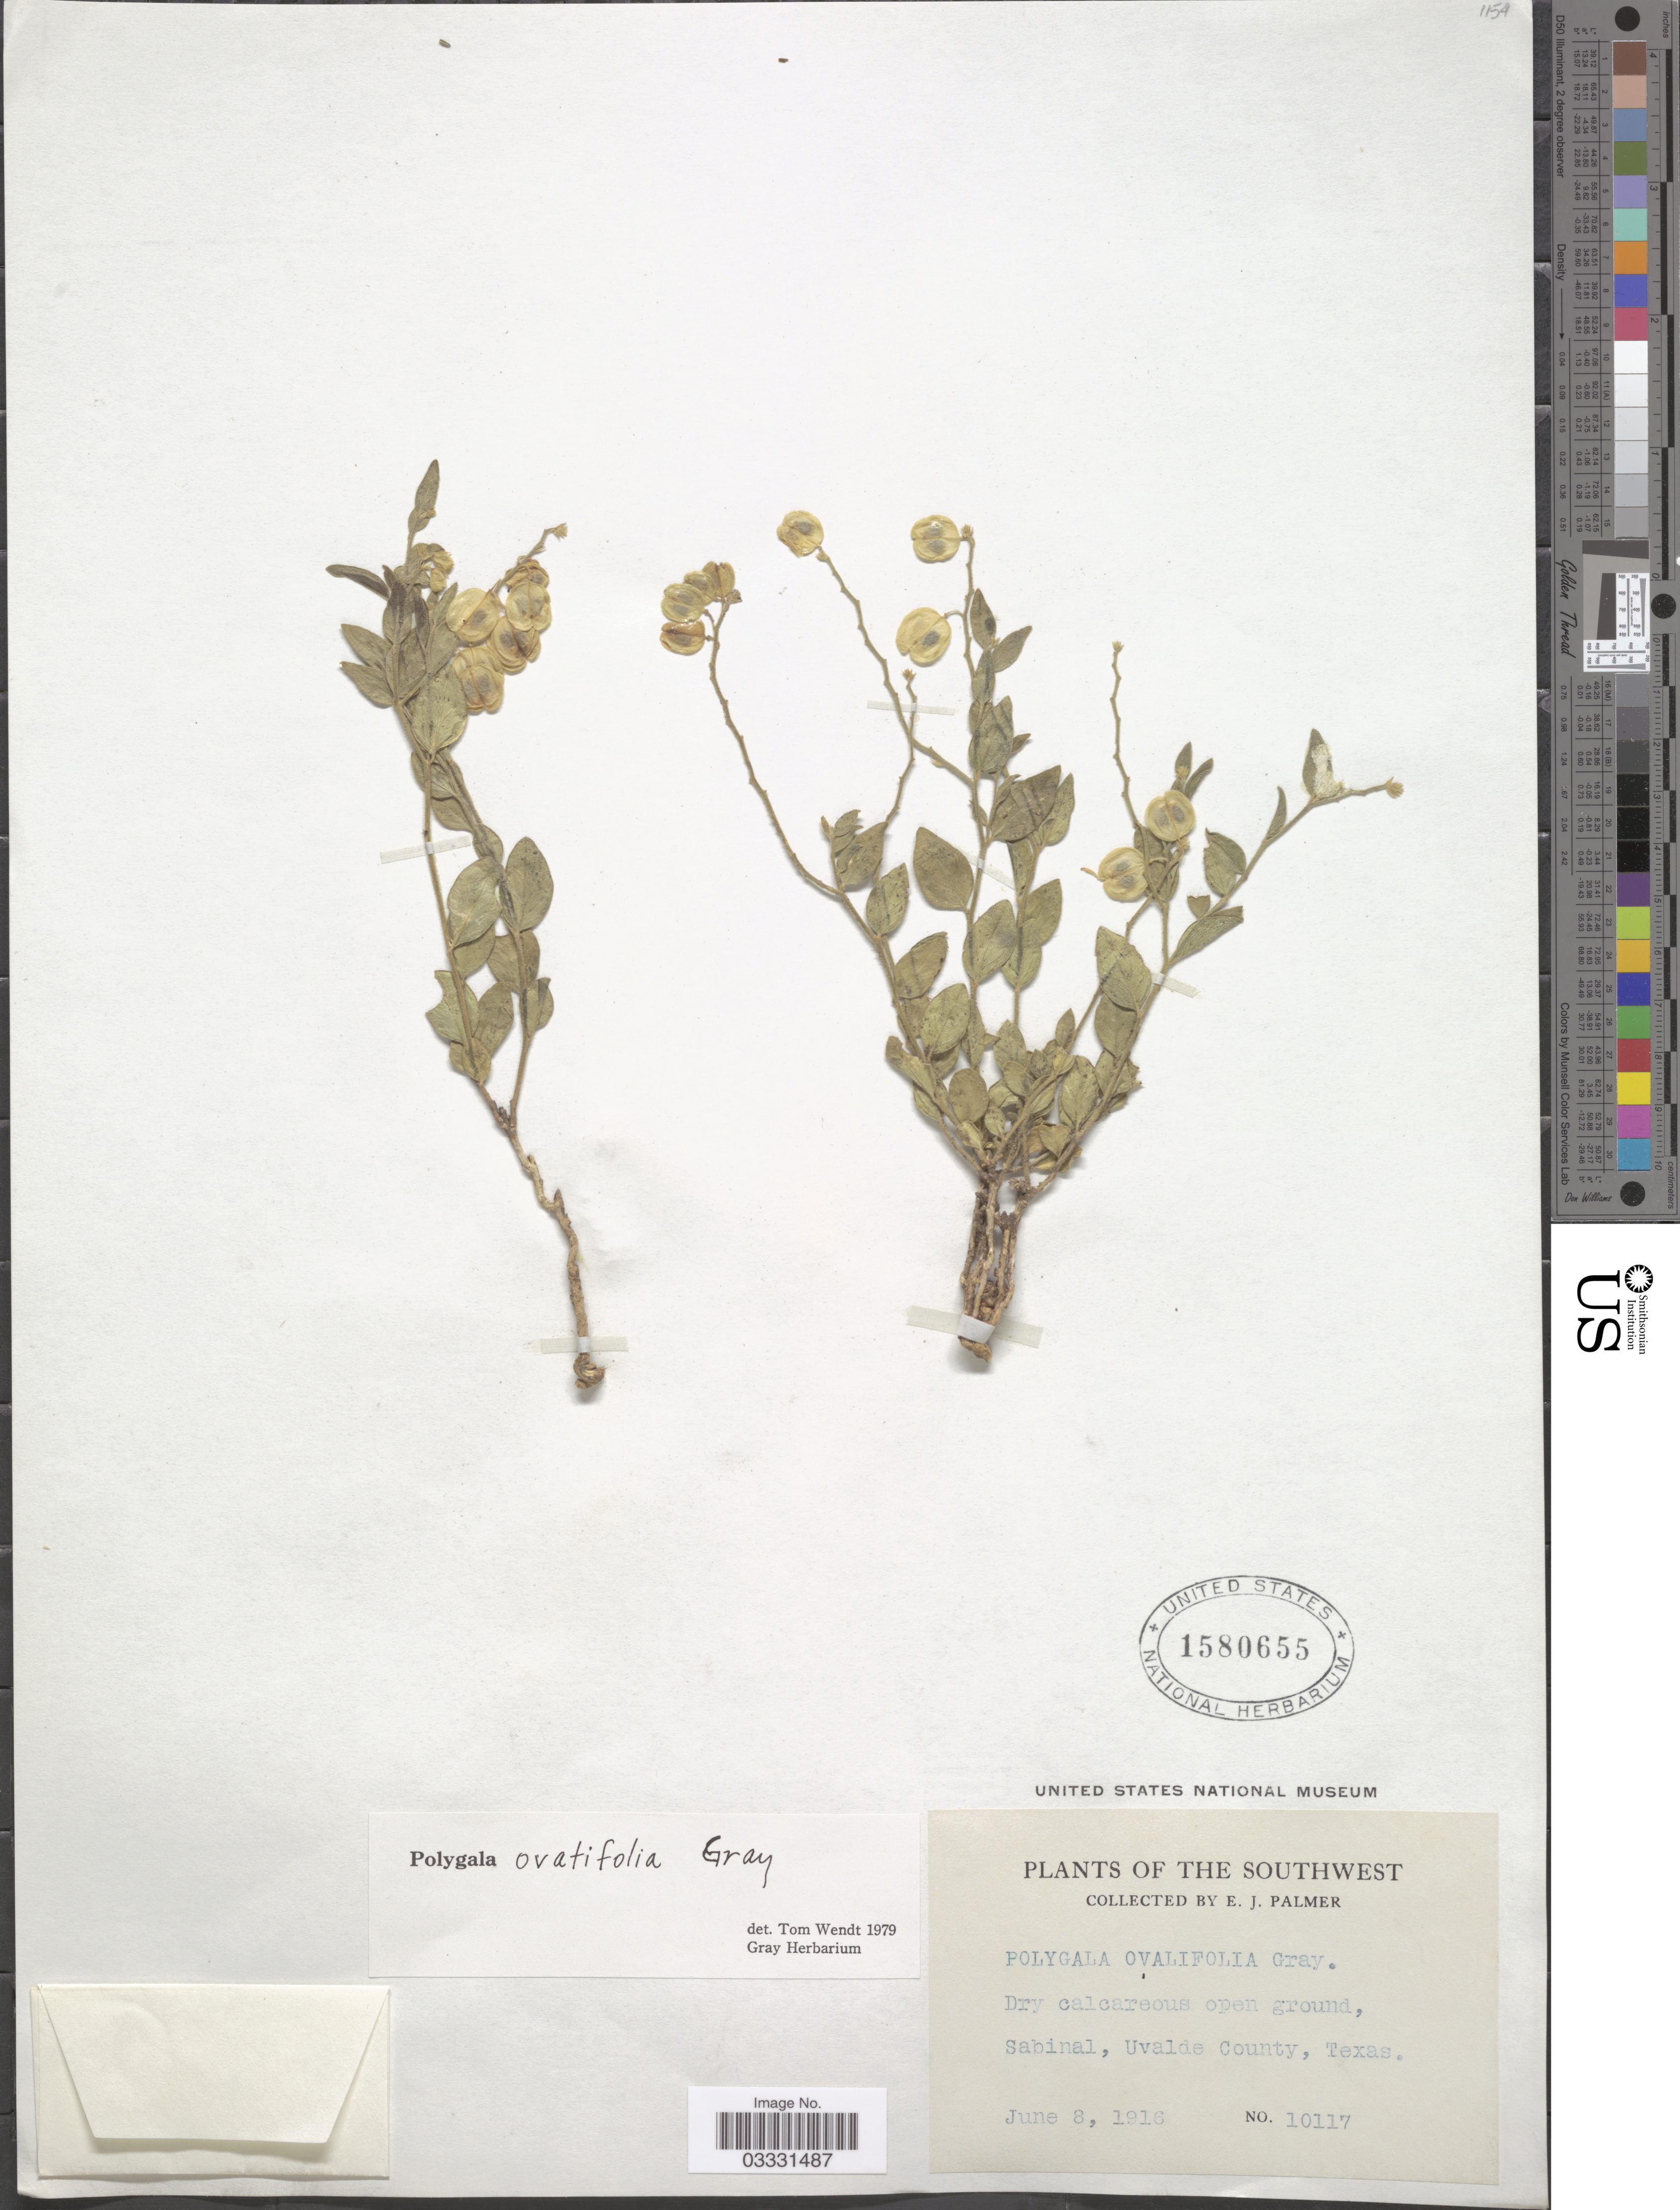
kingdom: Plantae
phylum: Tracheophyta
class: Magnoliopsida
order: Fabales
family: Polygalaceae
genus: Hebecarpa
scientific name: Hebecarpa ovatifolia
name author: (A. Gray) J.R. Abbott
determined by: Strong, Mark T., (BOT), Smithsonian Institution - National Museum of Natural History (UNITED STATES)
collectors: E. J. Palmer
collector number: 10117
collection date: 1916-06-08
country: United States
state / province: Texas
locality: The Southwest. Sabinal, Uvalde County.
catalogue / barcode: US 1580655